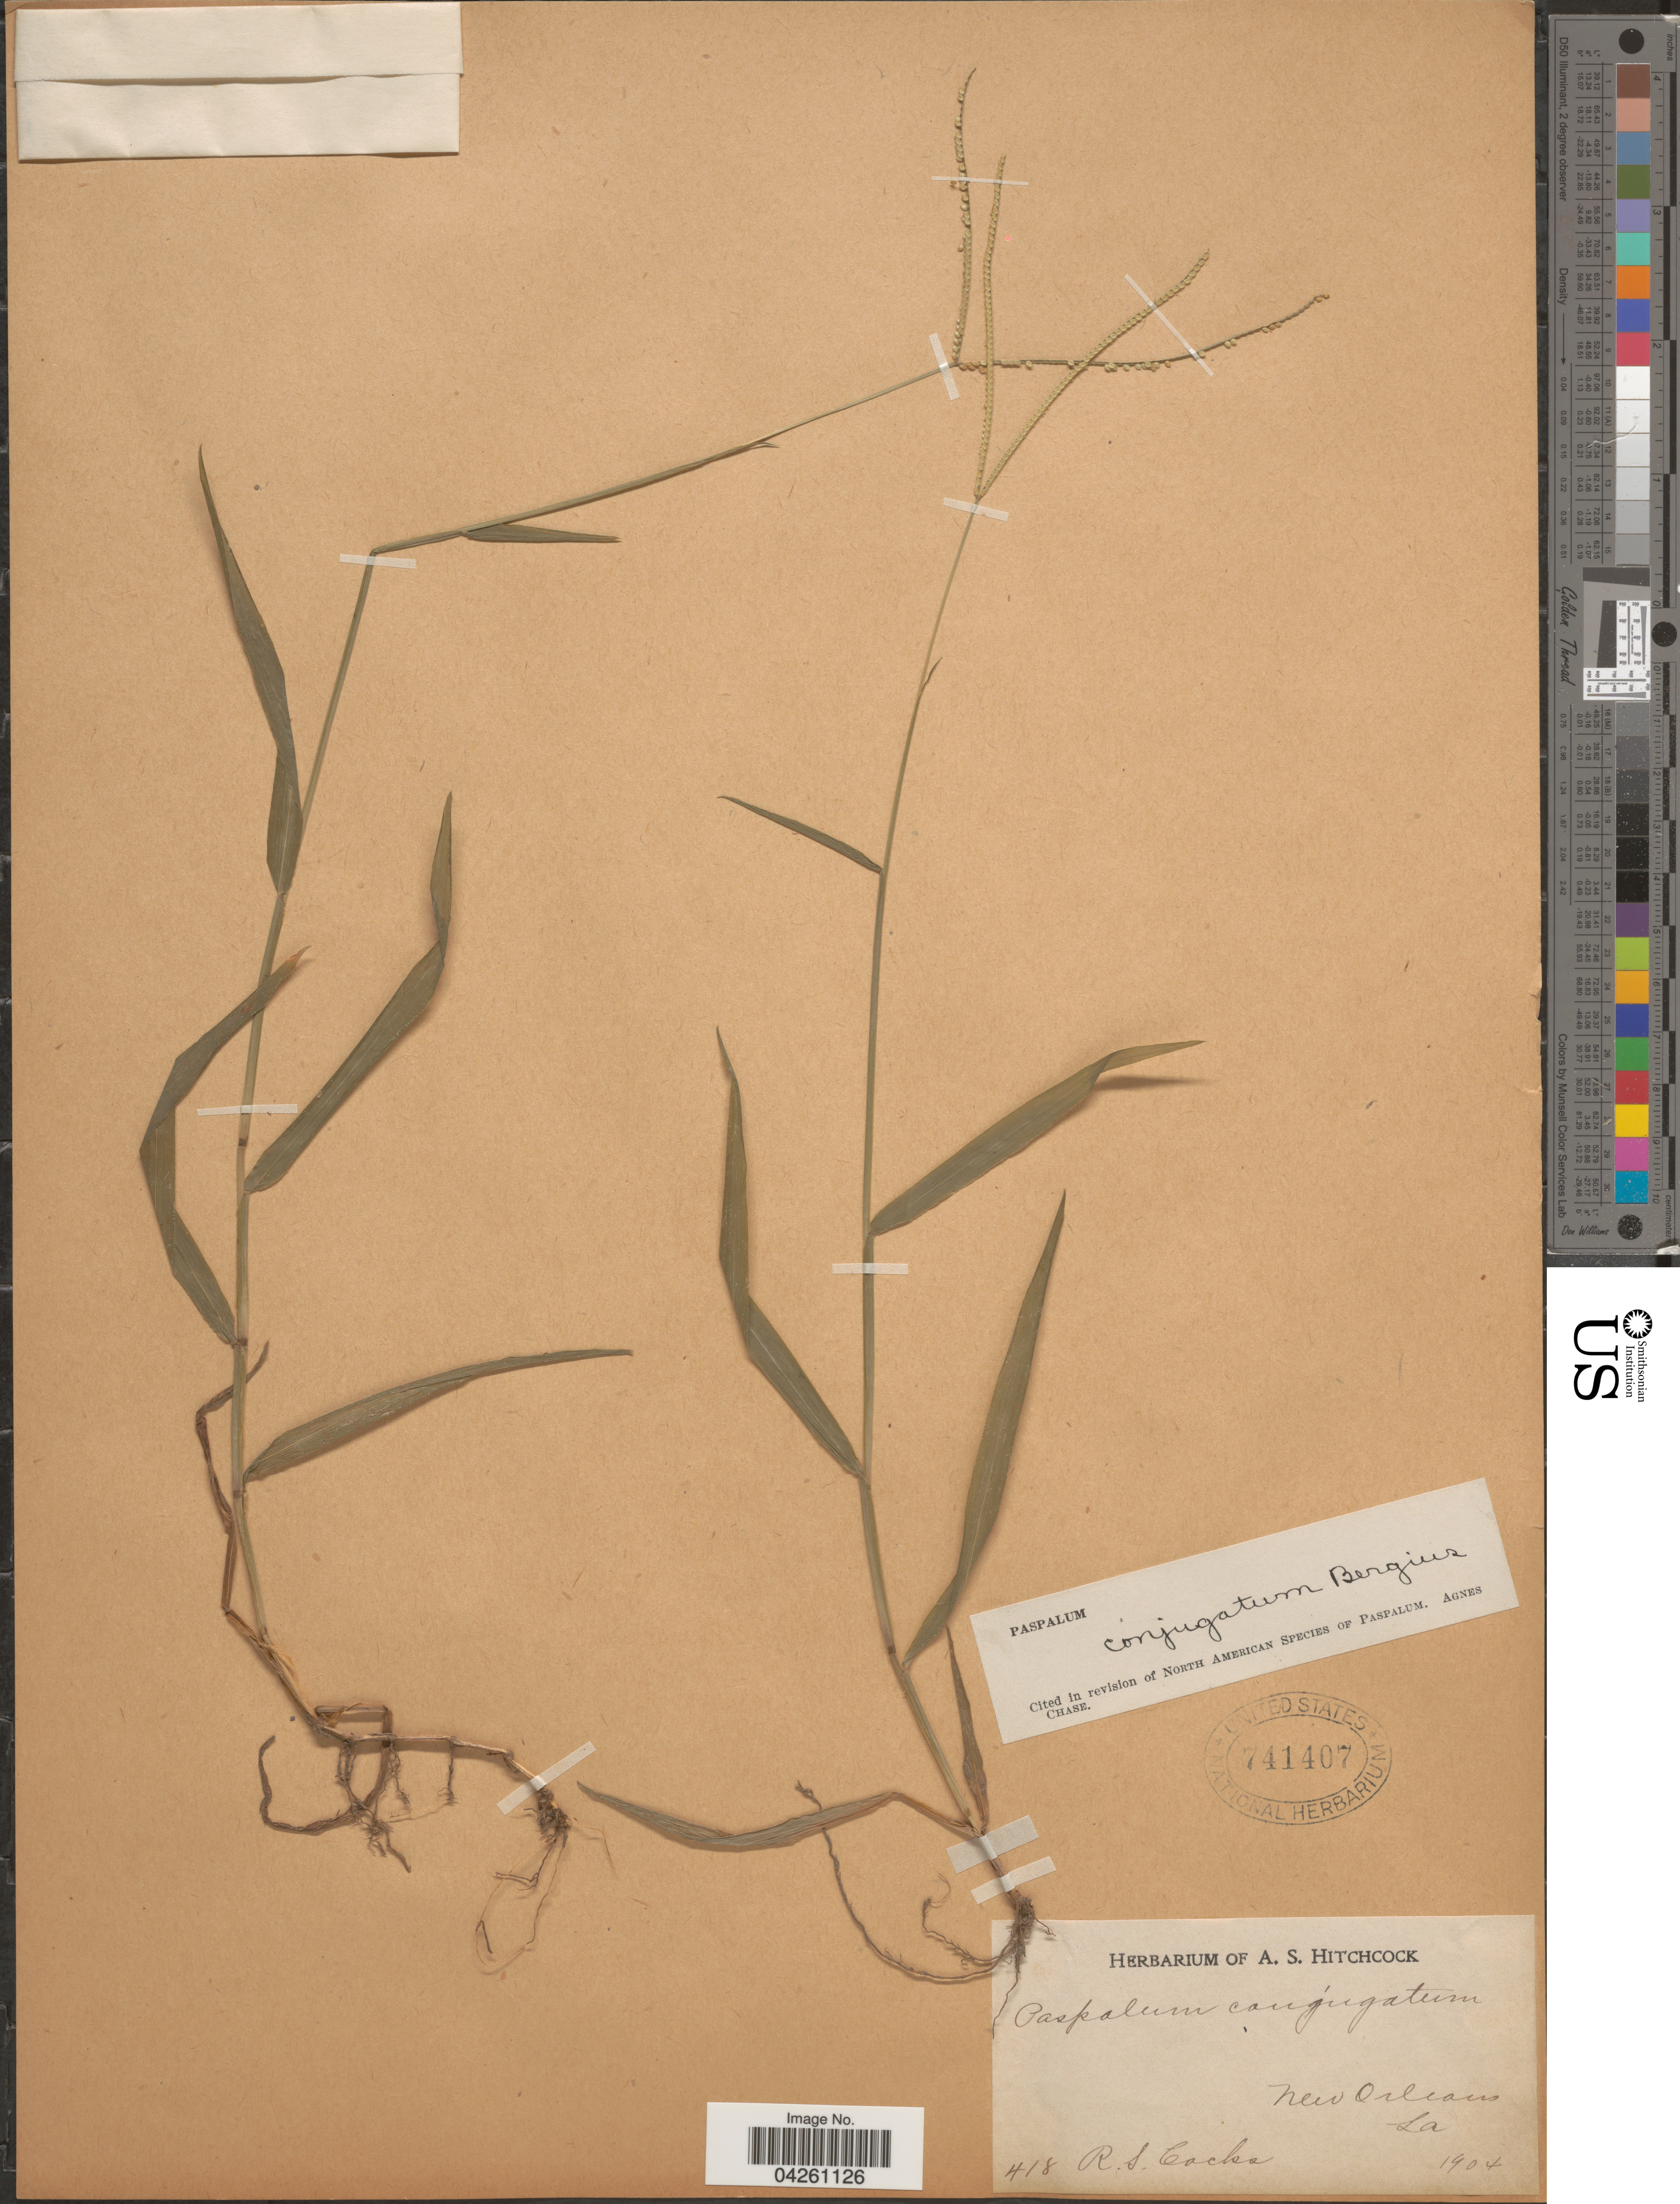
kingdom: Plantae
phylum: Tracheophyta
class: Liliopsida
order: Poales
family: Poaceae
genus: Paspalum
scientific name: Paspalum conjugatum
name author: P.J. Bergius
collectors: R. Cocks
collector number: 418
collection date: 1904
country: United States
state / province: Louisiana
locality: New Orleans.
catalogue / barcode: US 741407